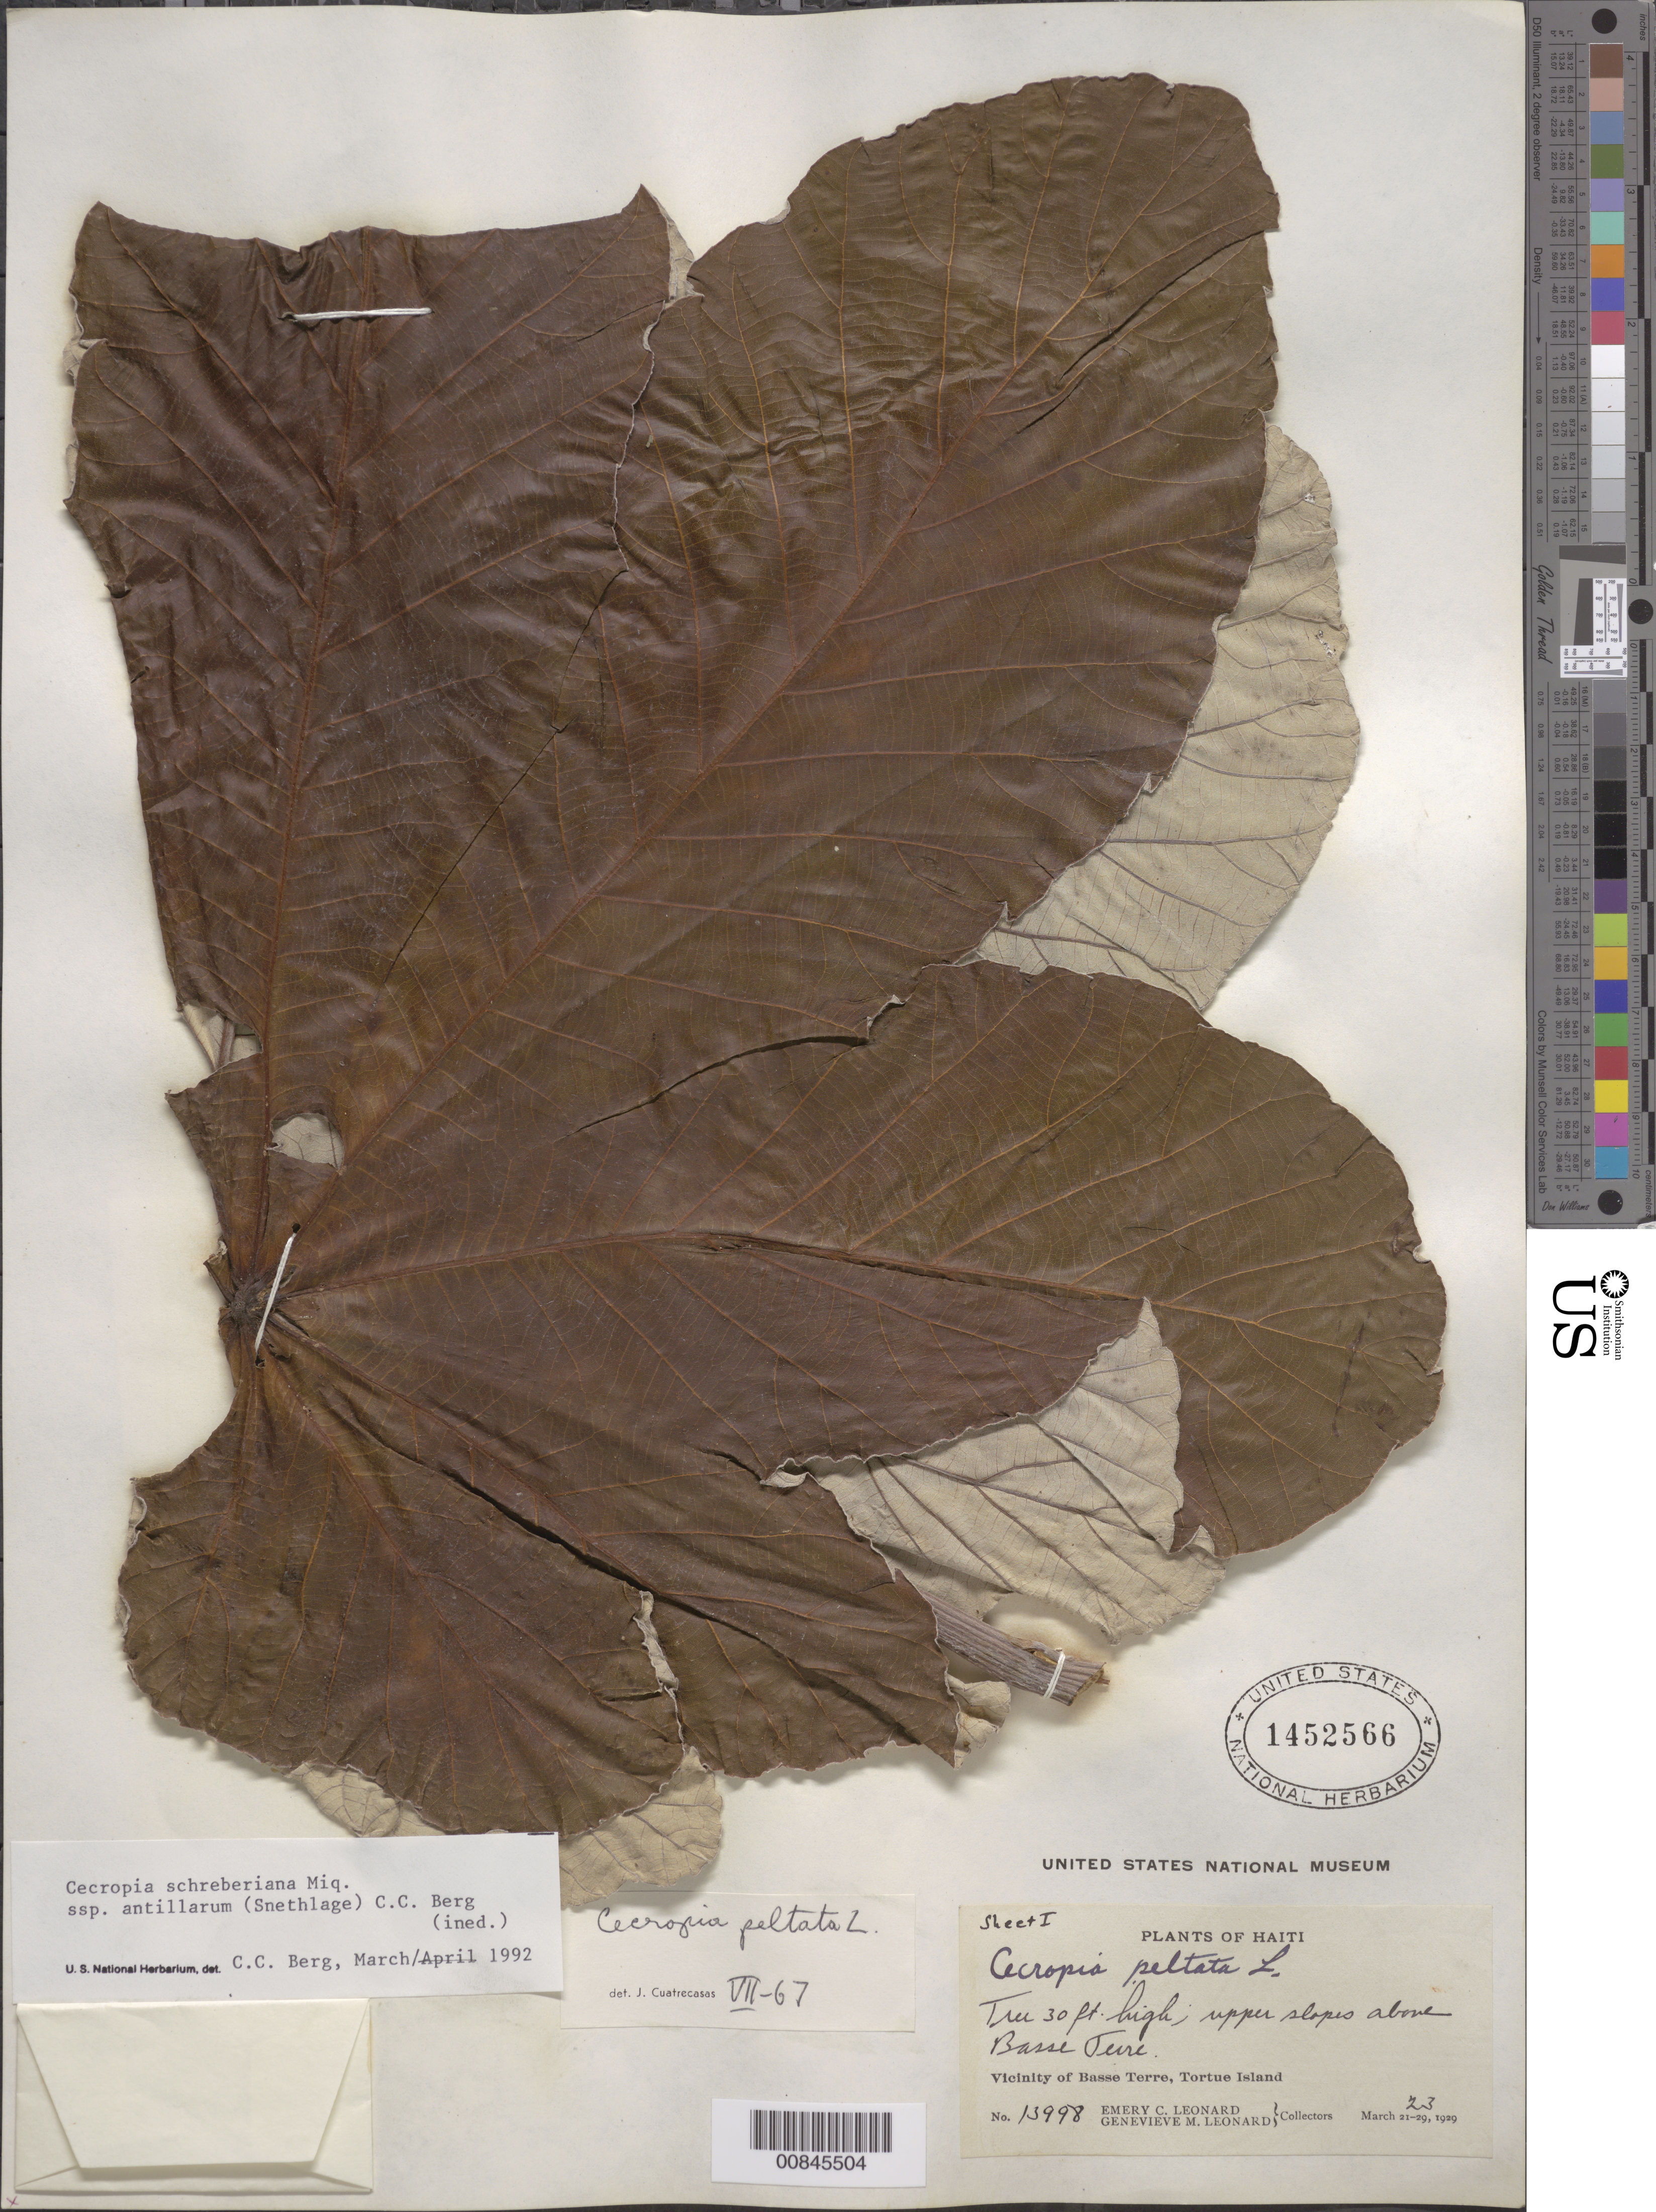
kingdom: Plantae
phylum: Tracheophyta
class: Magnoliopsida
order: Rosales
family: Urticaceae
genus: Cecropia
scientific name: Cecropia schreberiana subsp. antillarum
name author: (Snethl.) C.C. Berg & P. Franco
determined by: Berg, C. C.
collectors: E. C. Leonard & G. M. Leonard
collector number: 13998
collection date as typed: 23 Mar 1929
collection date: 1929-03-23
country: Haiti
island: Île de Tortue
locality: Upper slopes above Basse Terre.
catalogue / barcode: US 1452566